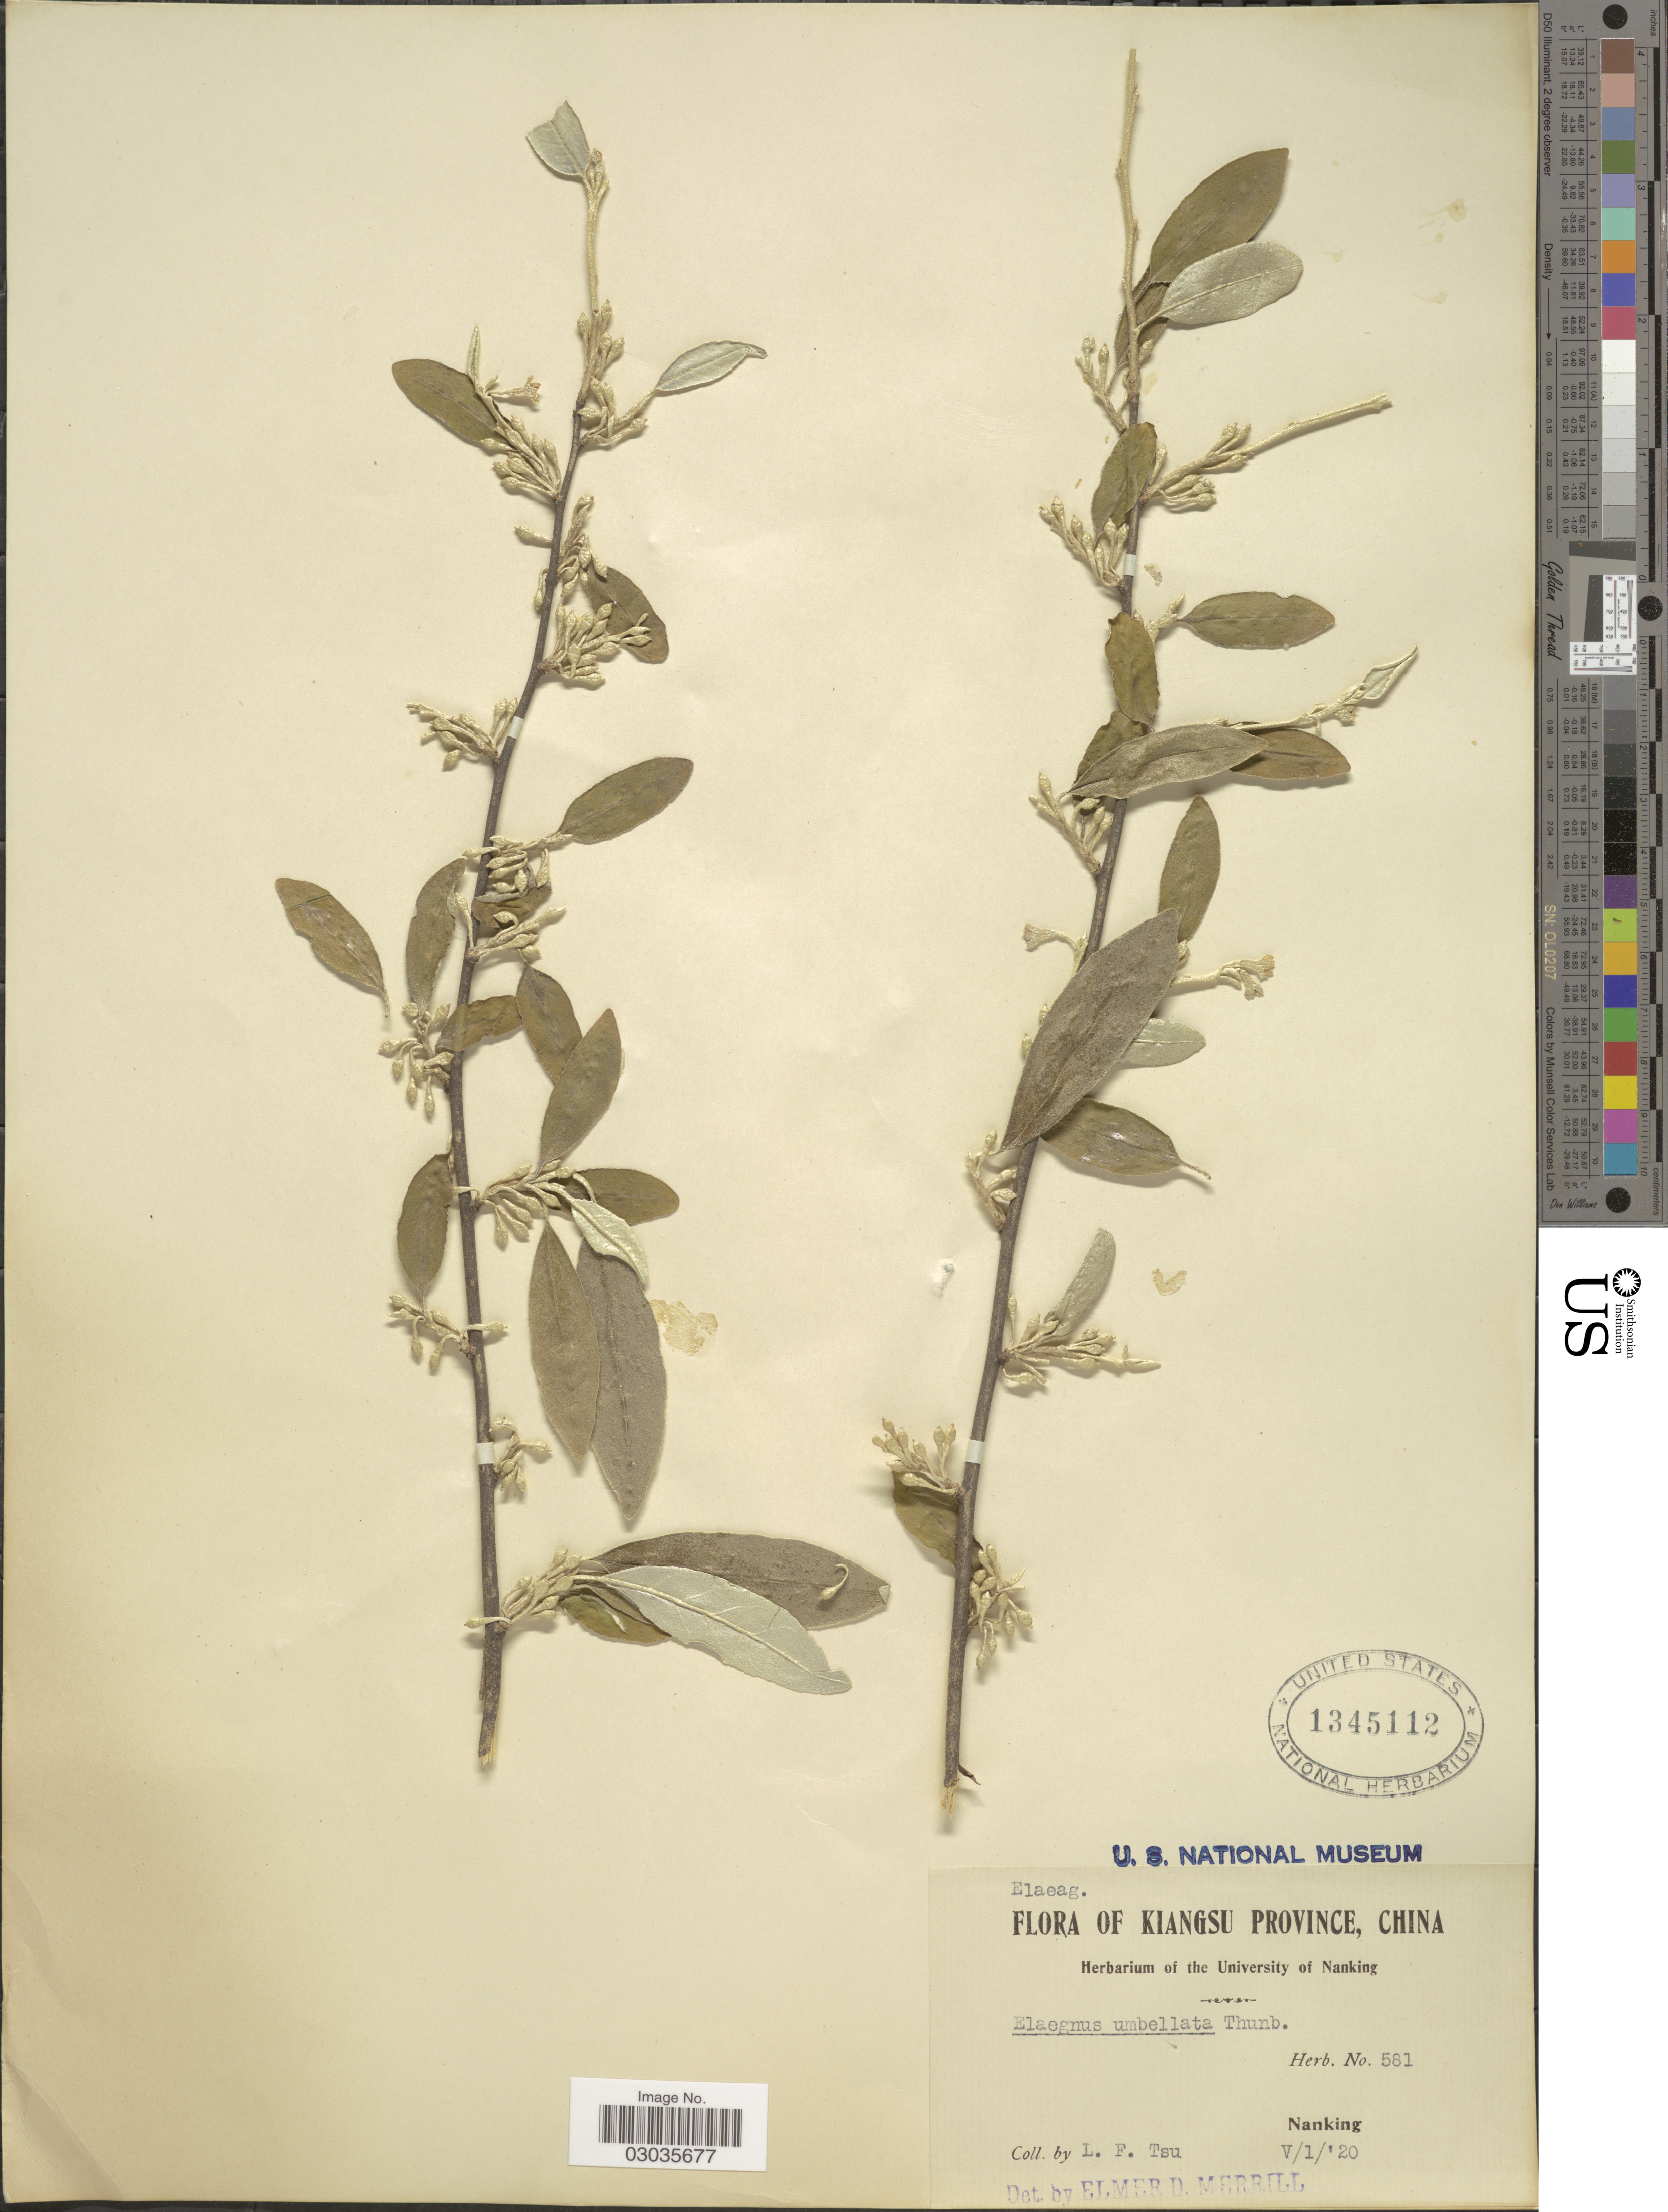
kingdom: Plantae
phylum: Tracheophyta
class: Magnoliopsida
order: Rosales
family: Elaeagnaceae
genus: Elaeagnus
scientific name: Elaeagnus umbellata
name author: Thunb.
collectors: L. Tsu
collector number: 581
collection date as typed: Transcribed d/m/y: 1/5/20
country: China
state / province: Jiangsu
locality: Kiangsu Province. Nanking.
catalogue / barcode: US 1345112